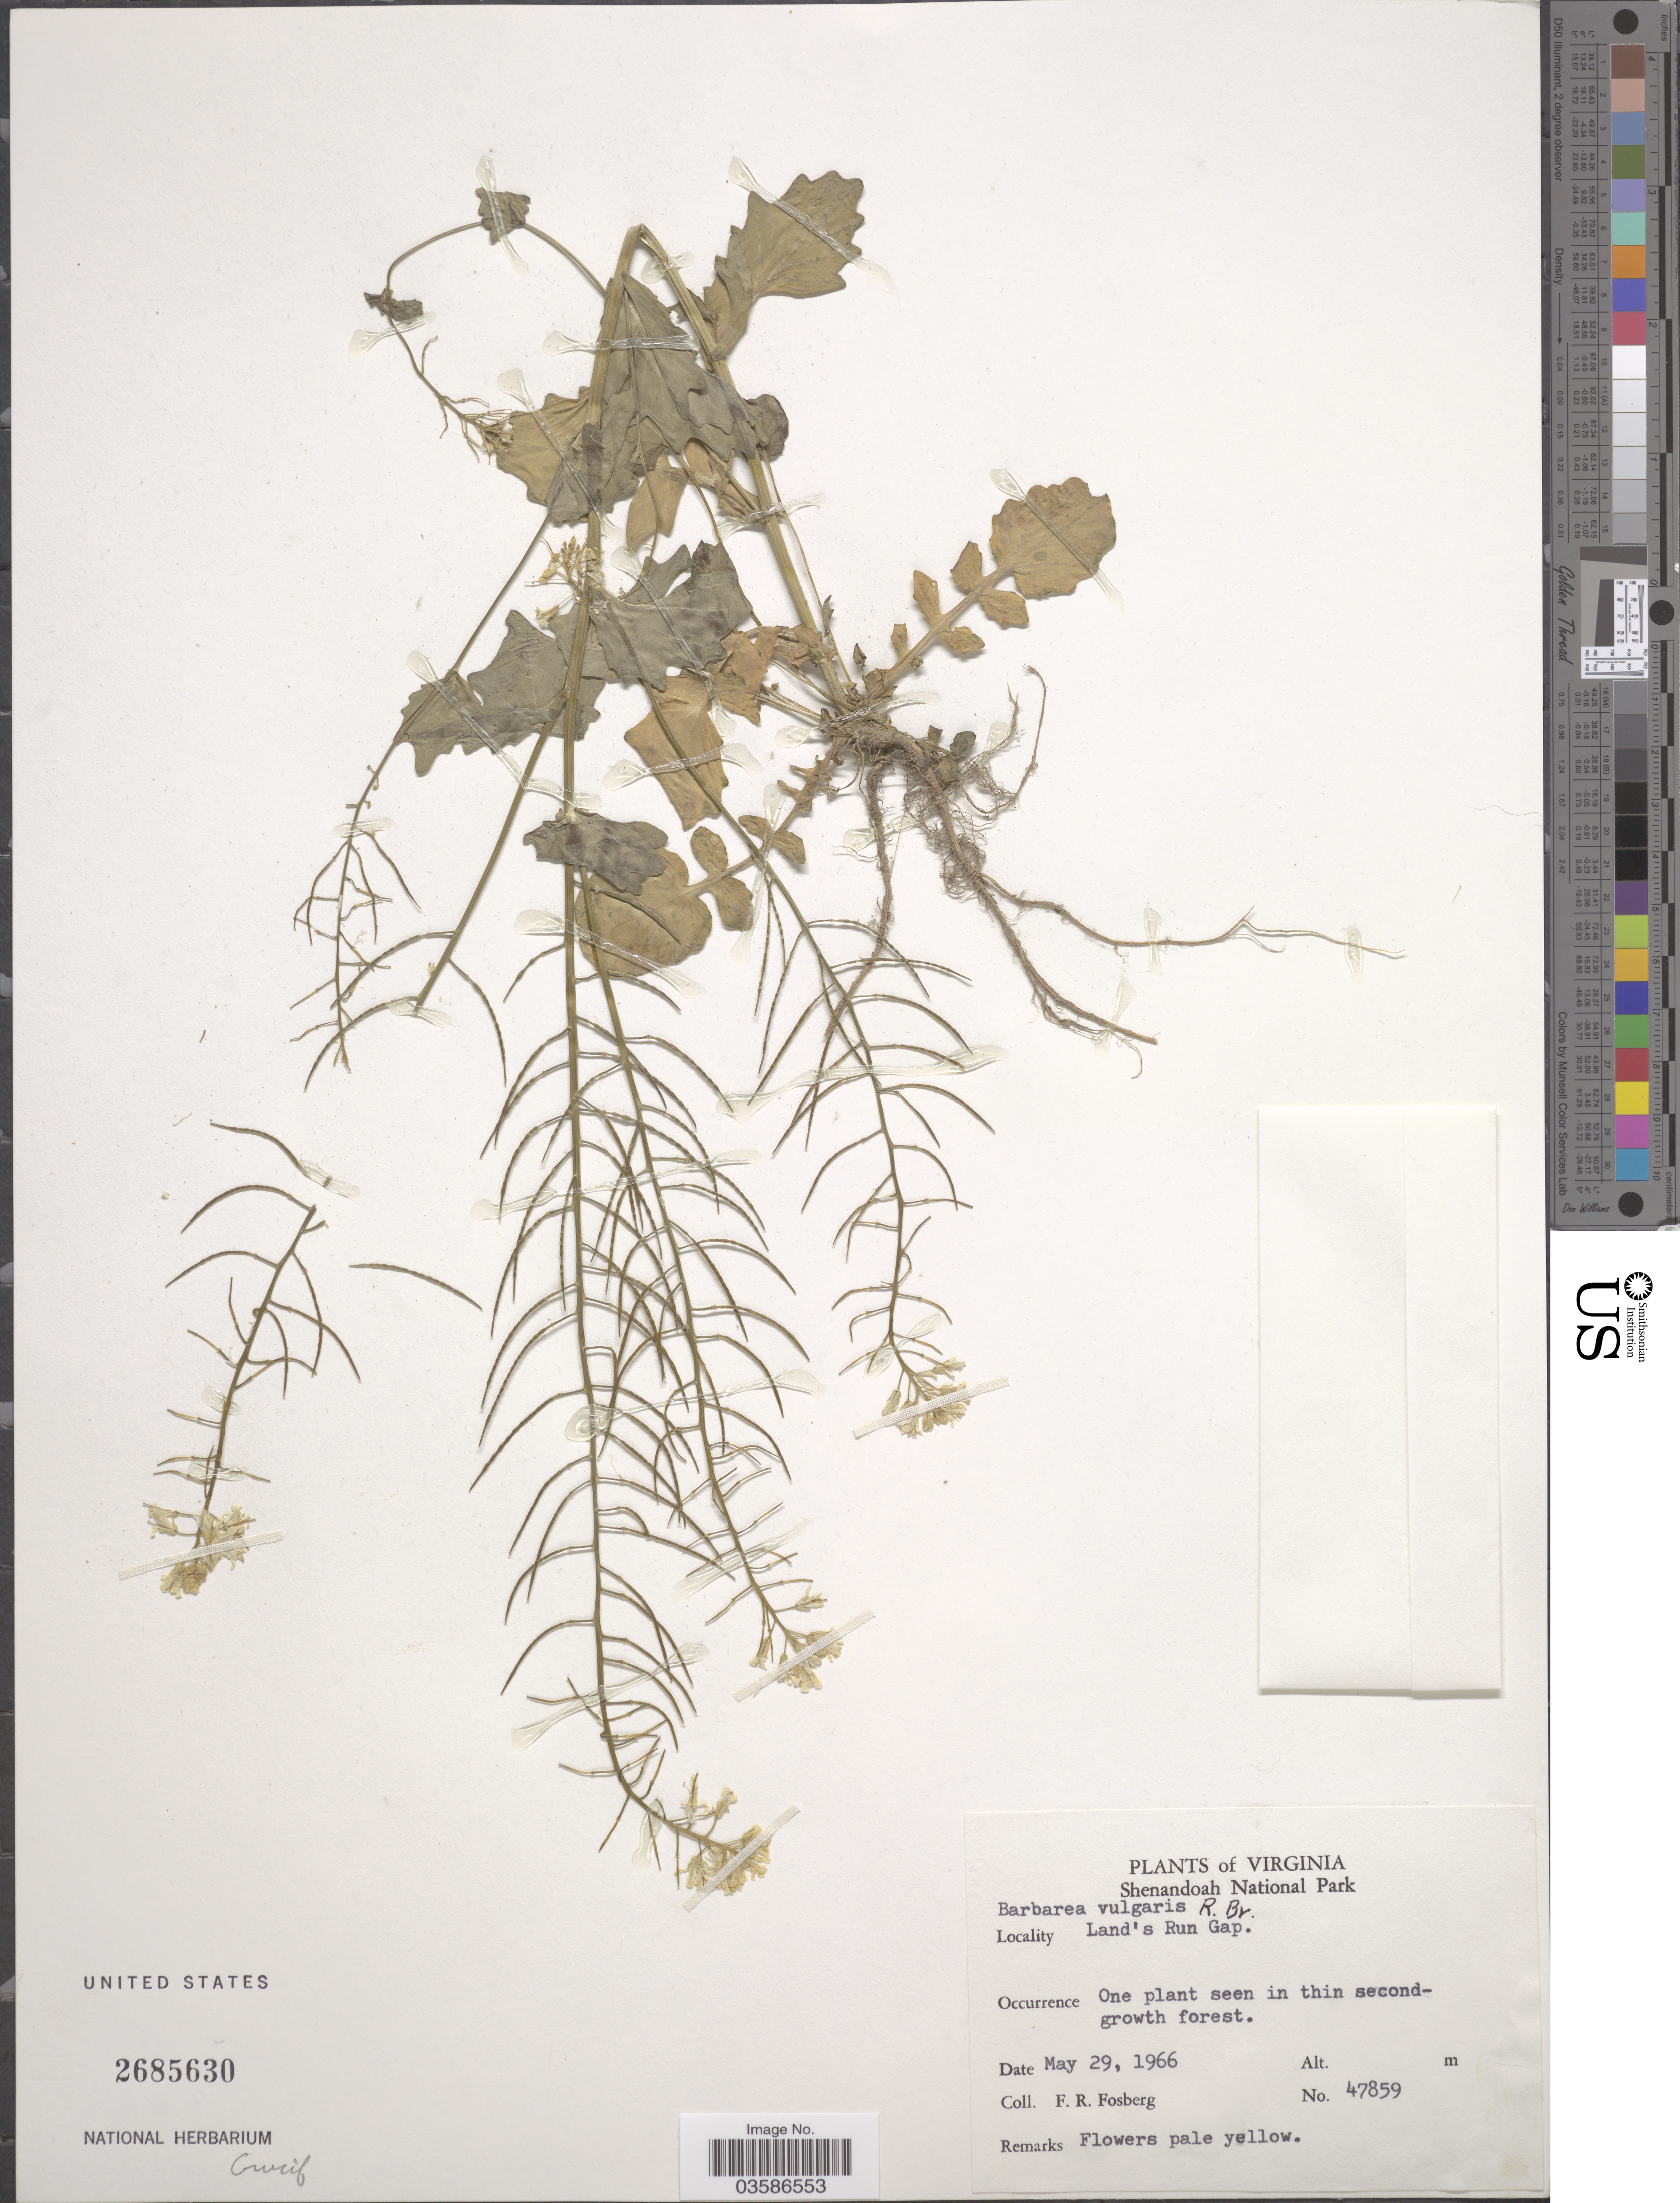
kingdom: Plantae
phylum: Tracheophyta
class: Magnoliopsida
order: Brassicales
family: Brassicaceae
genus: Barbarea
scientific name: Barbarea vulgaris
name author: W.T. Aiton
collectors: F. R. Fosberg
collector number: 47859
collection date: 1966-05-29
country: United States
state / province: Virginia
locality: Shenandoah National Park. Land's Run Gap.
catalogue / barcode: US 2685630